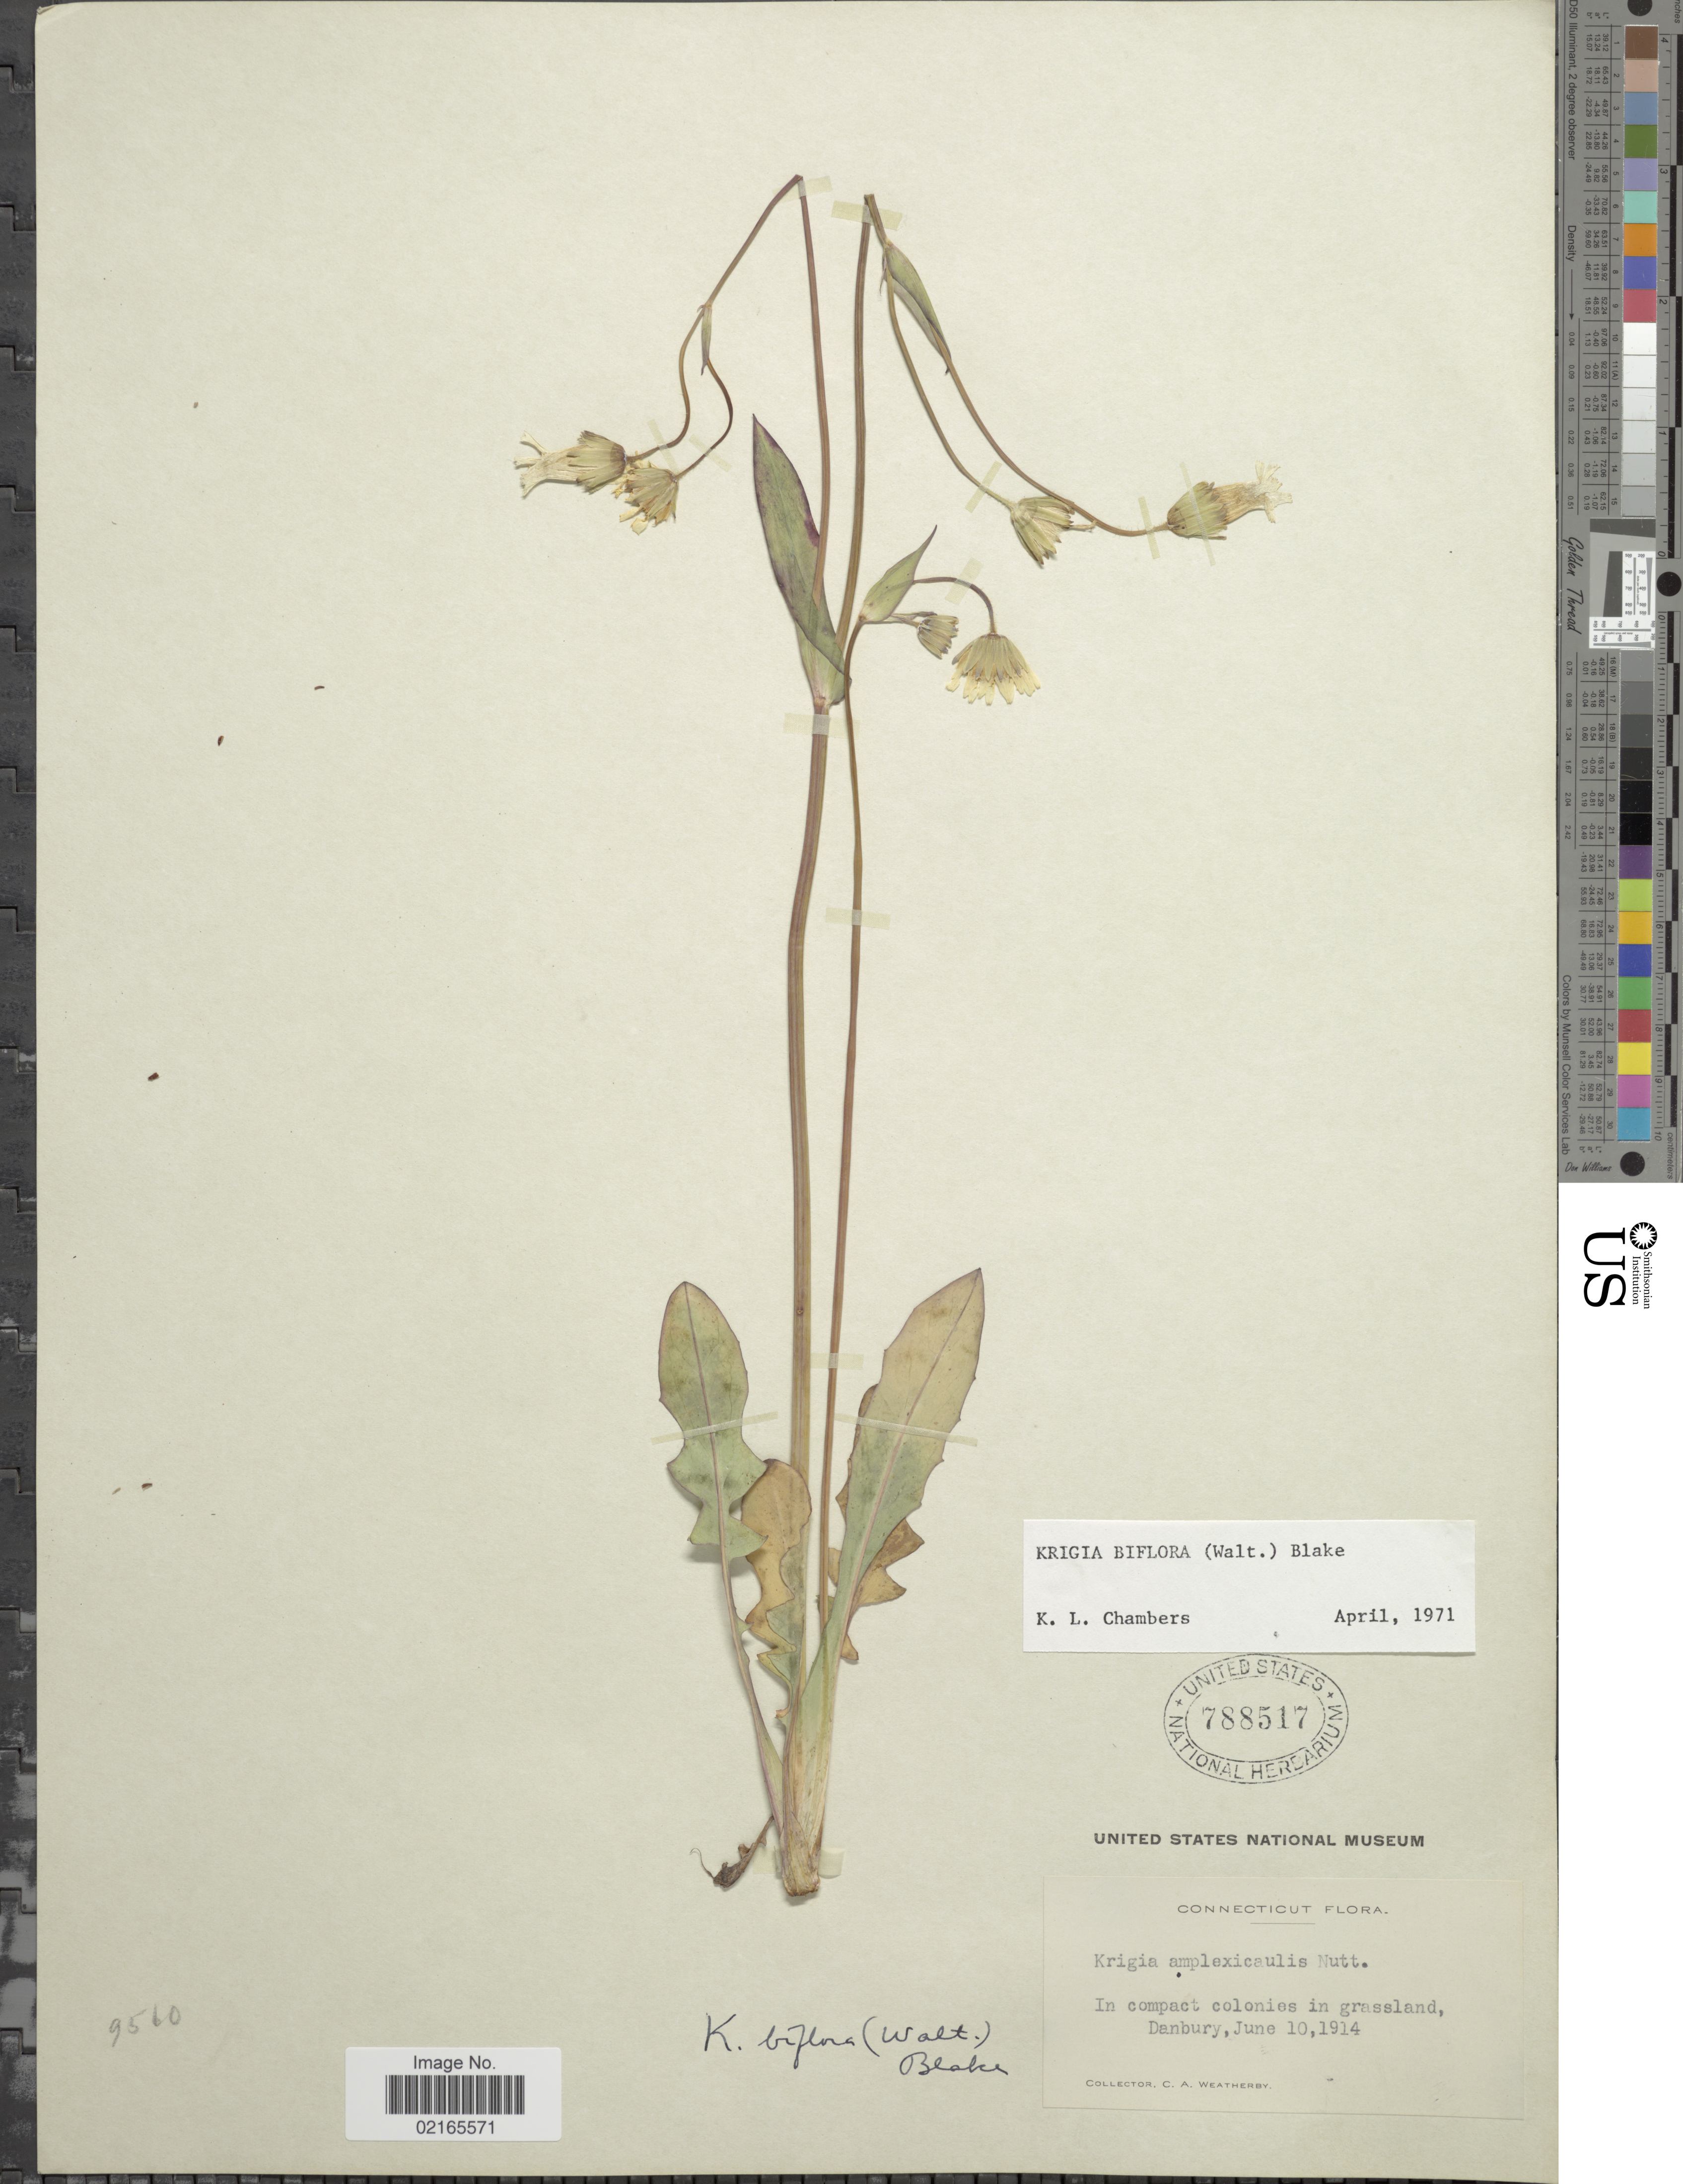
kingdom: Plantae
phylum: Tracheophyta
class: Magnoliopsida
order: Asterales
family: Asteraceae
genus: Krigia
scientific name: Krigia biflora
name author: (Walter) S.F. Blake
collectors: C. A. Weatherby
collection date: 1914-06-10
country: United States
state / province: Connecticut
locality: In compact colonies in grassland, Danbury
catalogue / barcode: US 788517